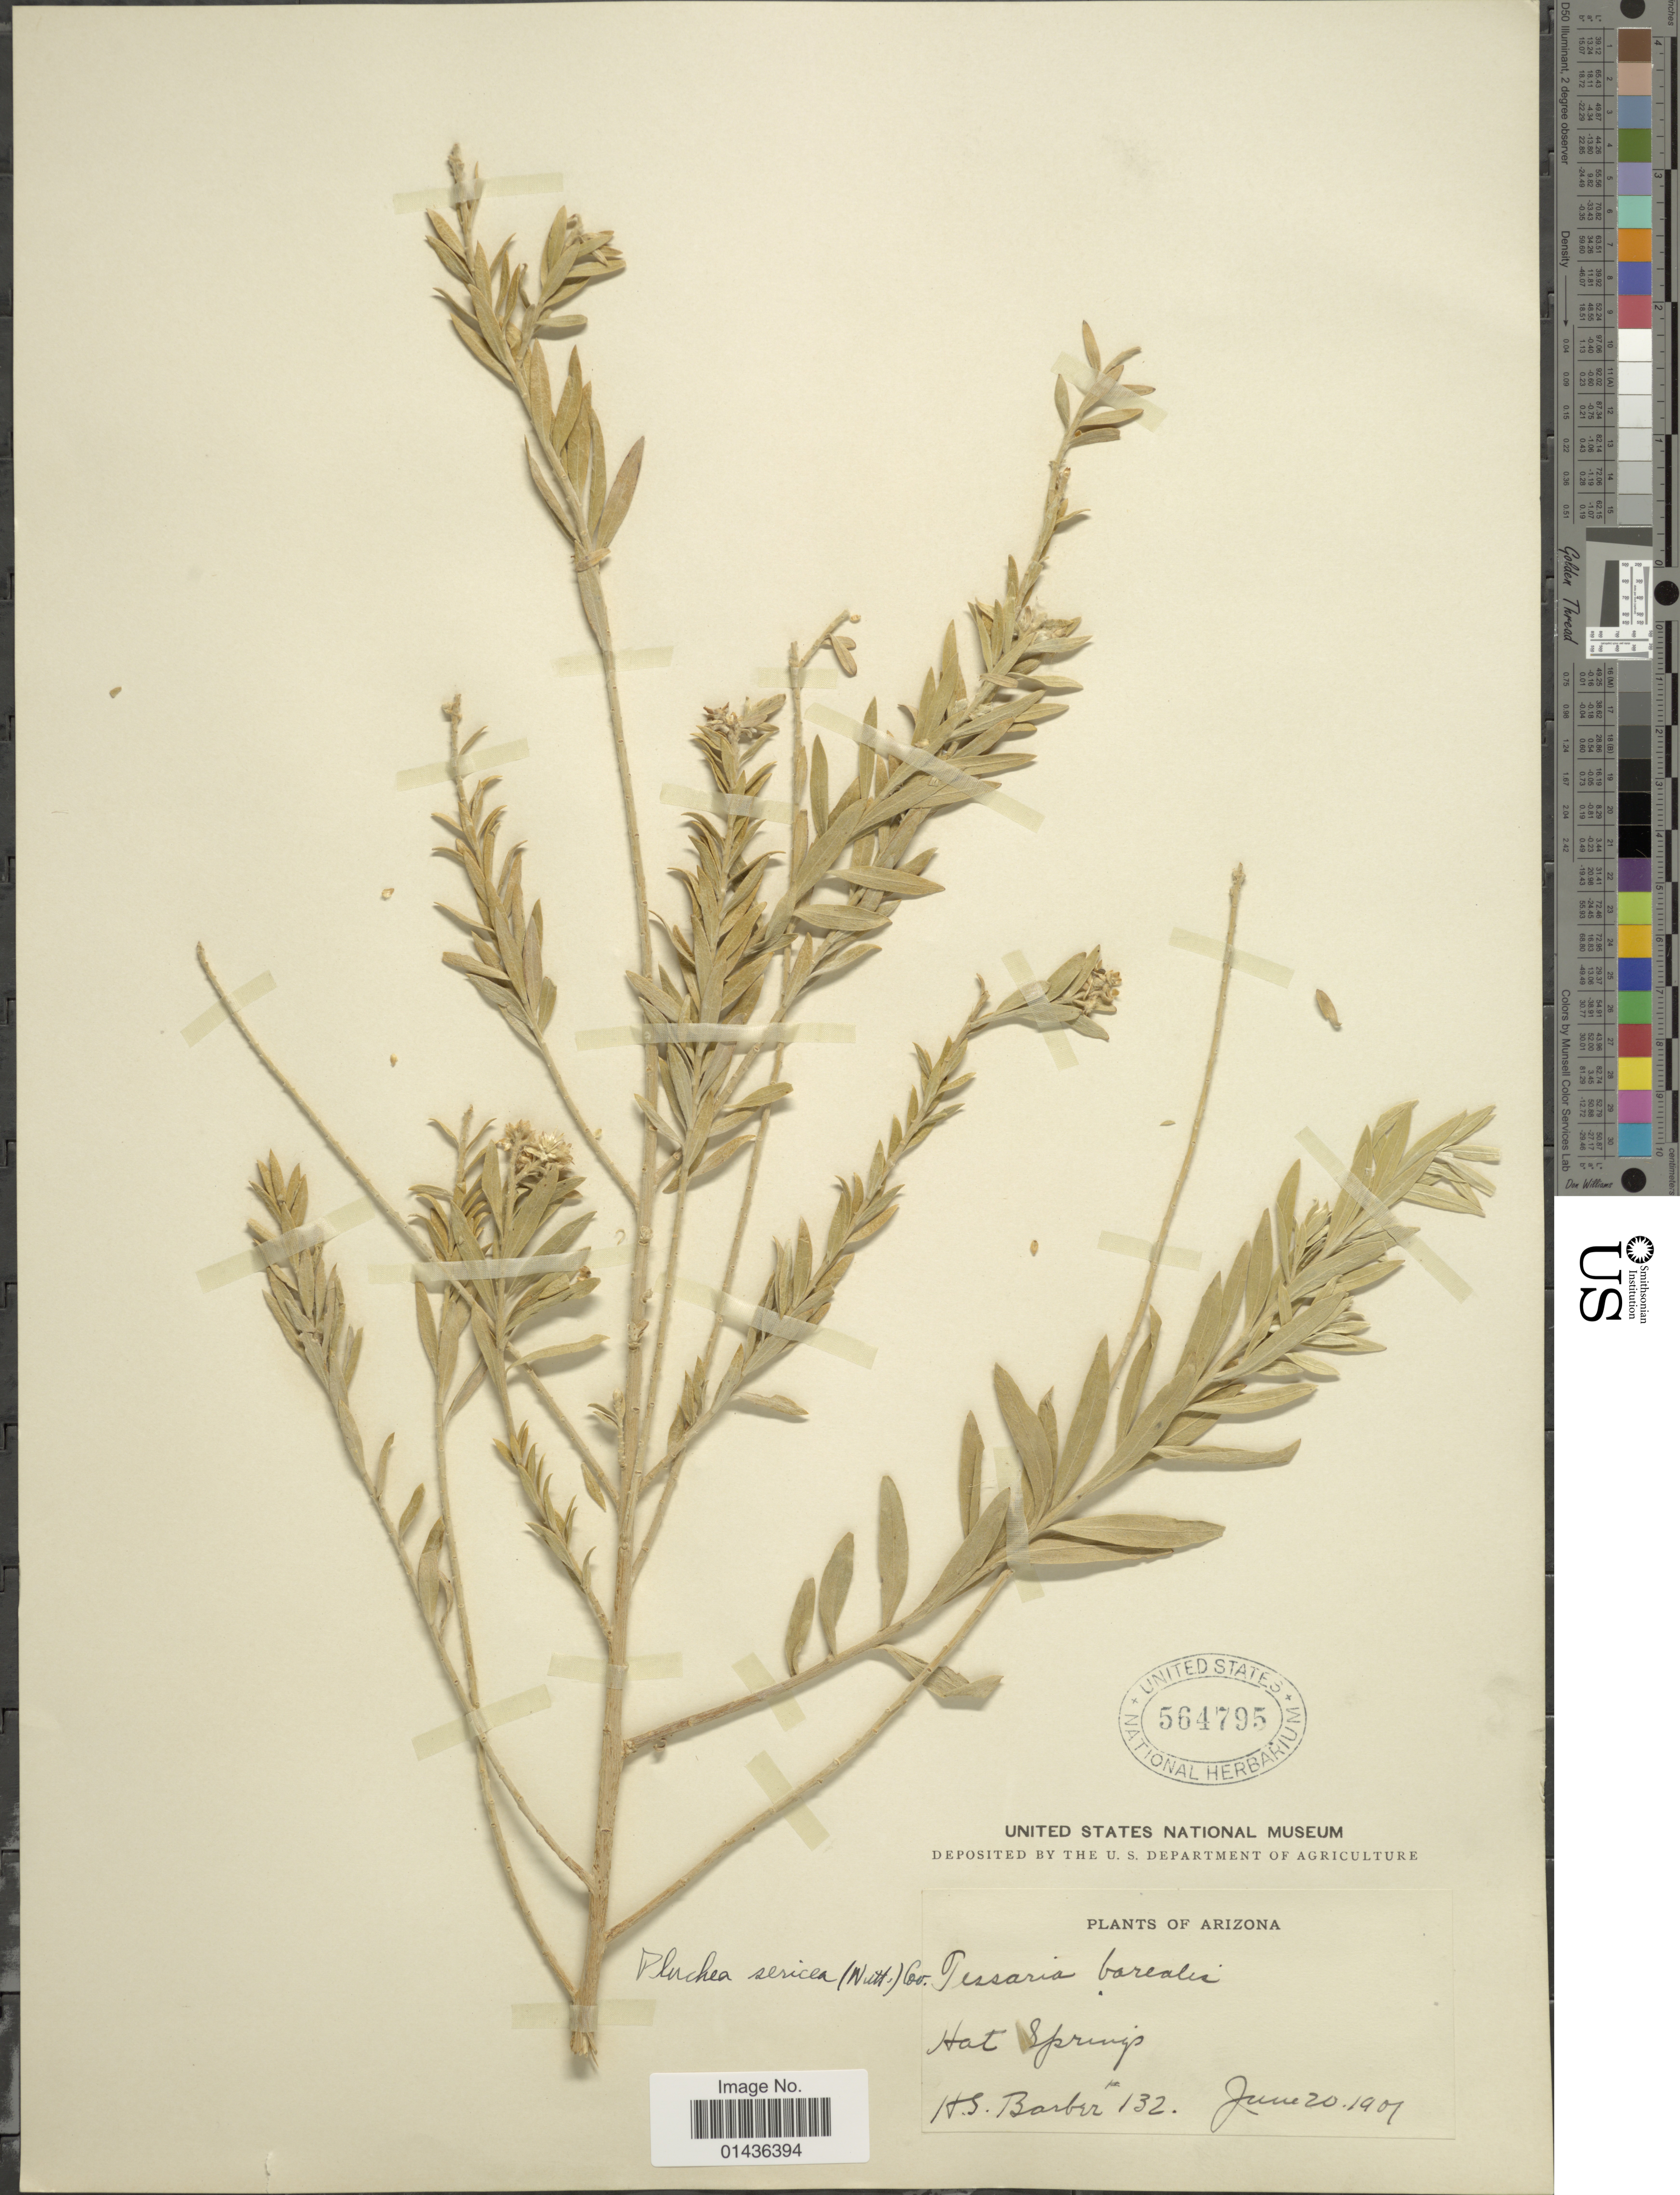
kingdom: Plantae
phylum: Tracheophyta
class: Magnoliopsida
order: Asterales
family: Asteraceae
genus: Pluchea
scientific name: Pluchea sericea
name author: (Nutt.) Coville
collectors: H. Barber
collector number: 132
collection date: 1901-06-20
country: United States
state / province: Arizona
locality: Hot Springs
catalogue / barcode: US 564795